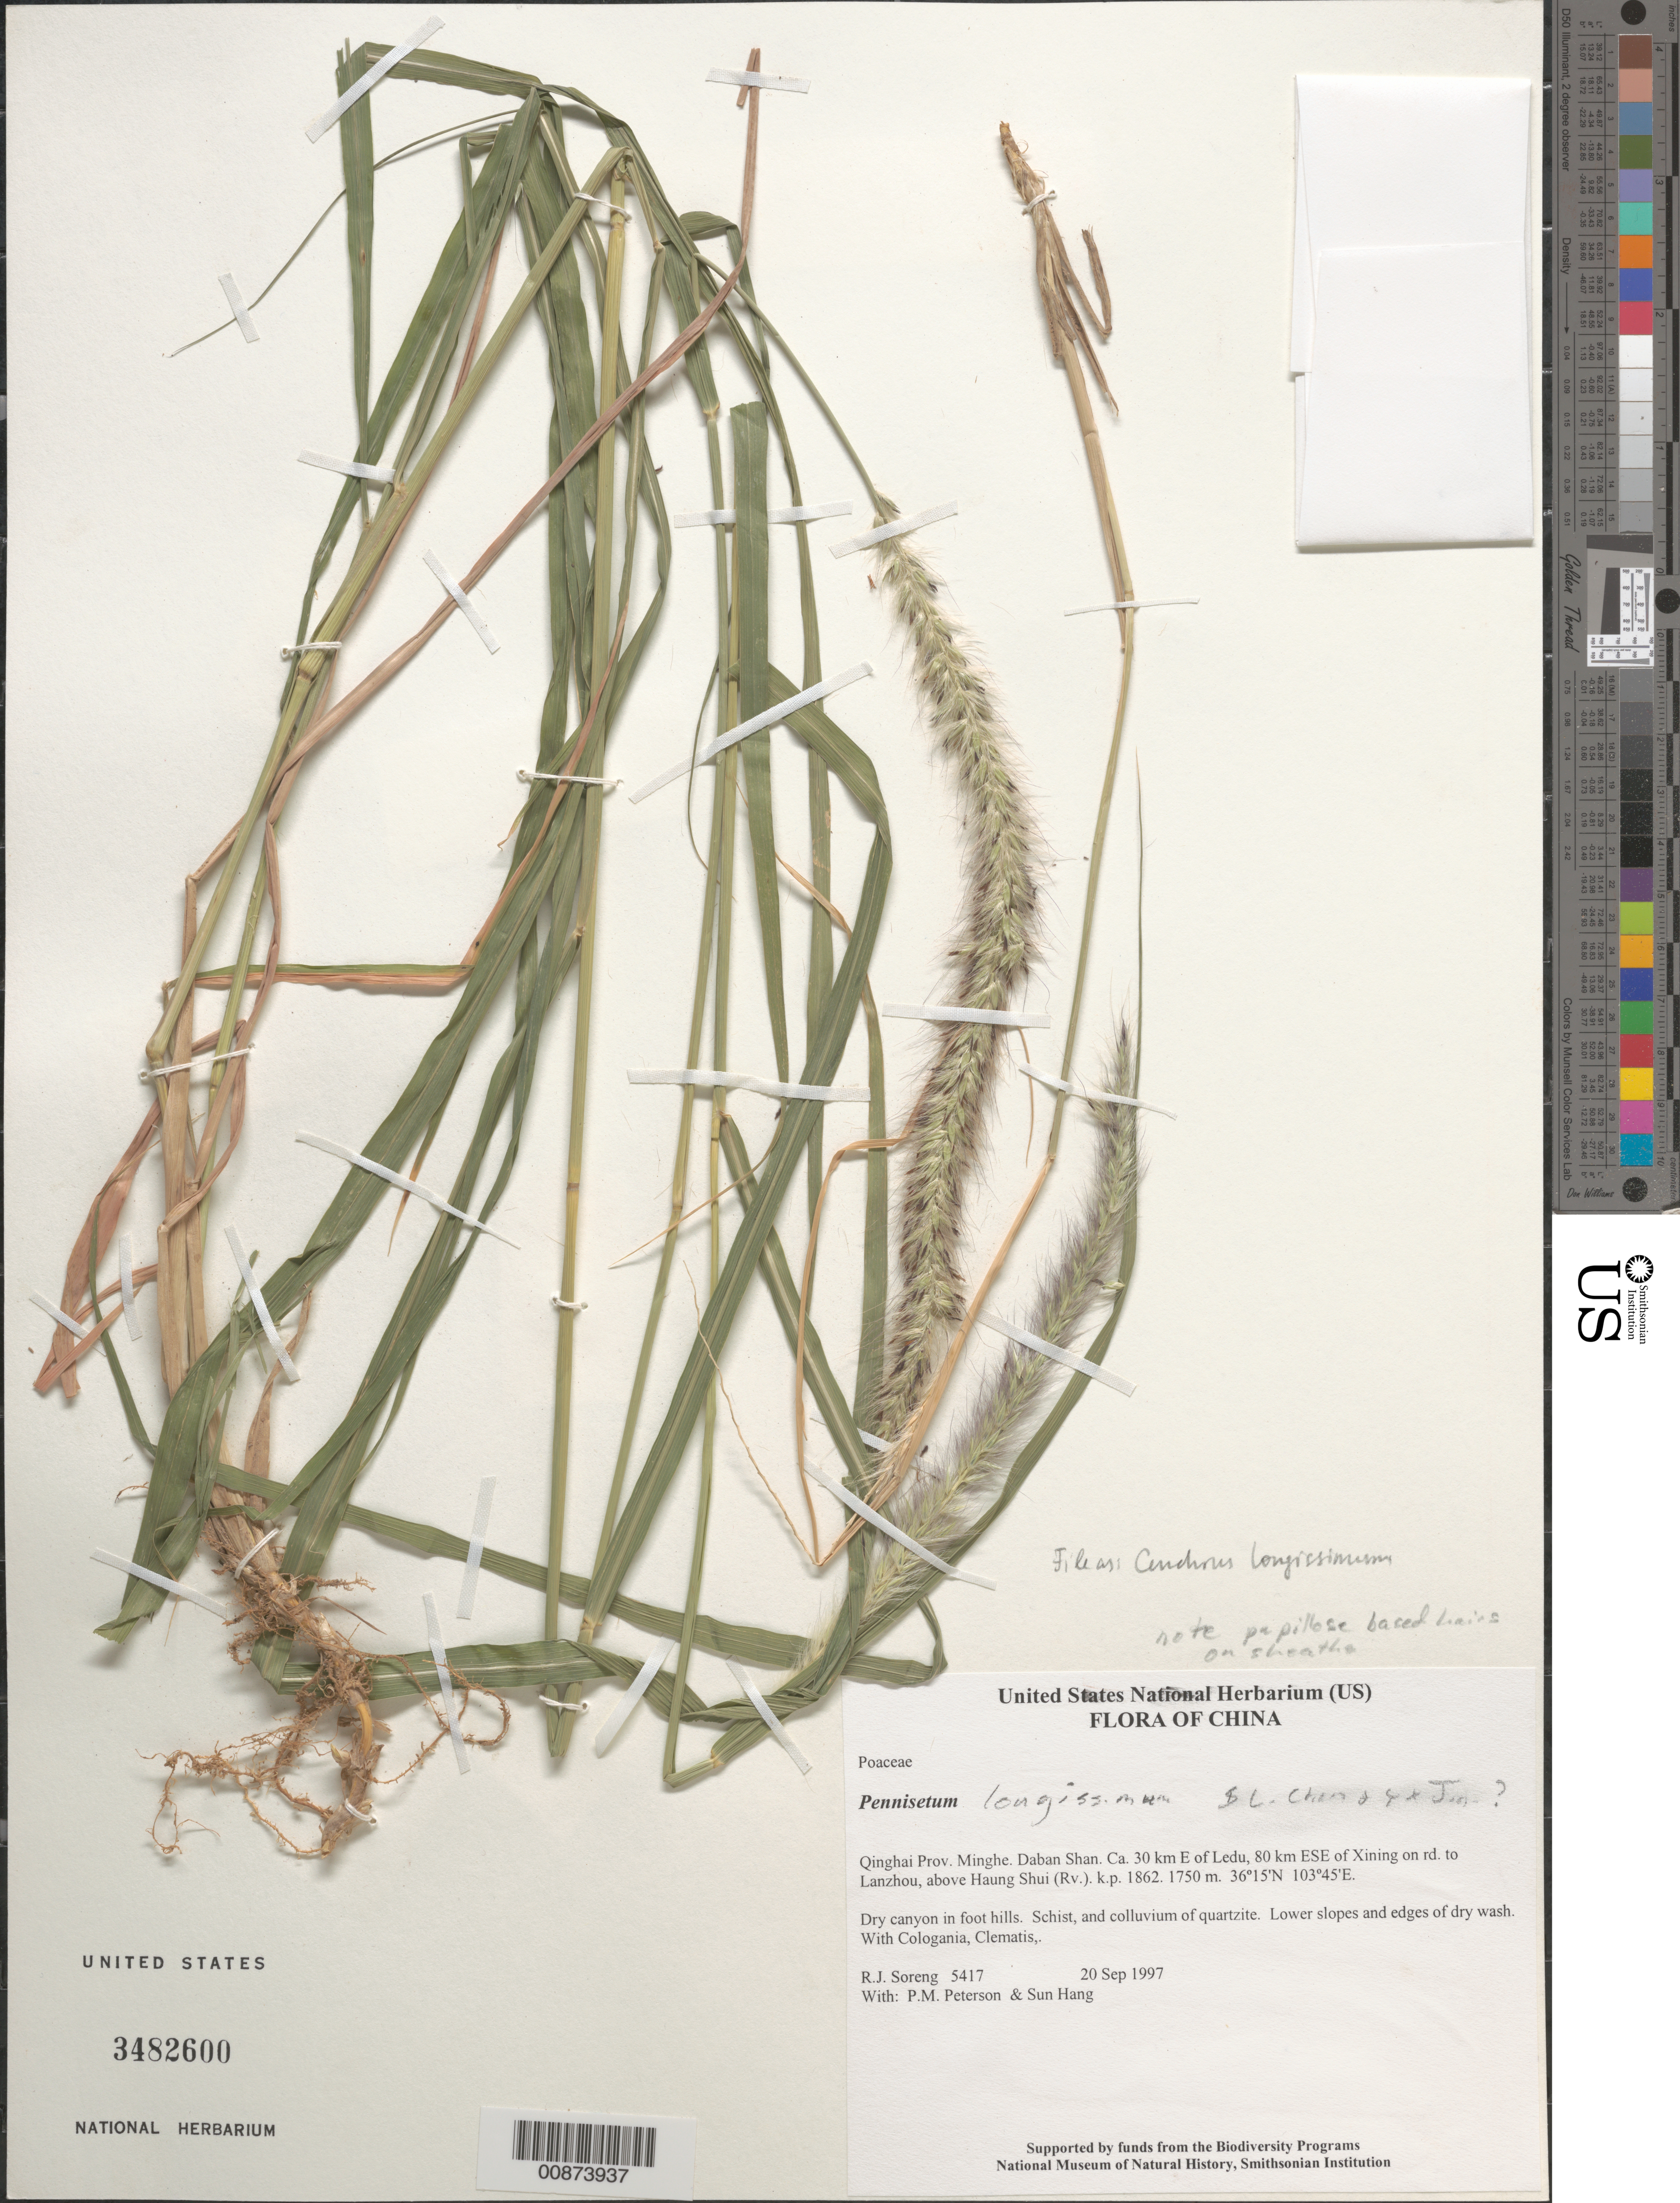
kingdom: Plantae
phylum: Tracheophyta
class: Liliopsida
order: Poales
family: Poaceae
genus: Cenchrus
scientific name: Cenchrus longissimus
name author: (S.L. Chen & Y.X. Jin) Morrone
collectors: R. J. Soreng, P. M. Peterson & Sun Hang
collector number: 5417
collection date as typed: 20 Sep 1997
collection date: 1997-09-20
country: China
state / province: Qinghai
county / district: Minghe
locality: Daban Shan. Ca. 30 km E of Ledu, 80 km ESE of Xining on rd. to Lanzhou, above Haung Shui (Rv.). k.p. 1862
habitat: Dry canyon in foot hills. Schist, and colluvium of quartzite. Lower slopes and edges of dry wash. With Cologania, Clematis,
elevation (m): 1750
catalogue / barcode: US 3482600